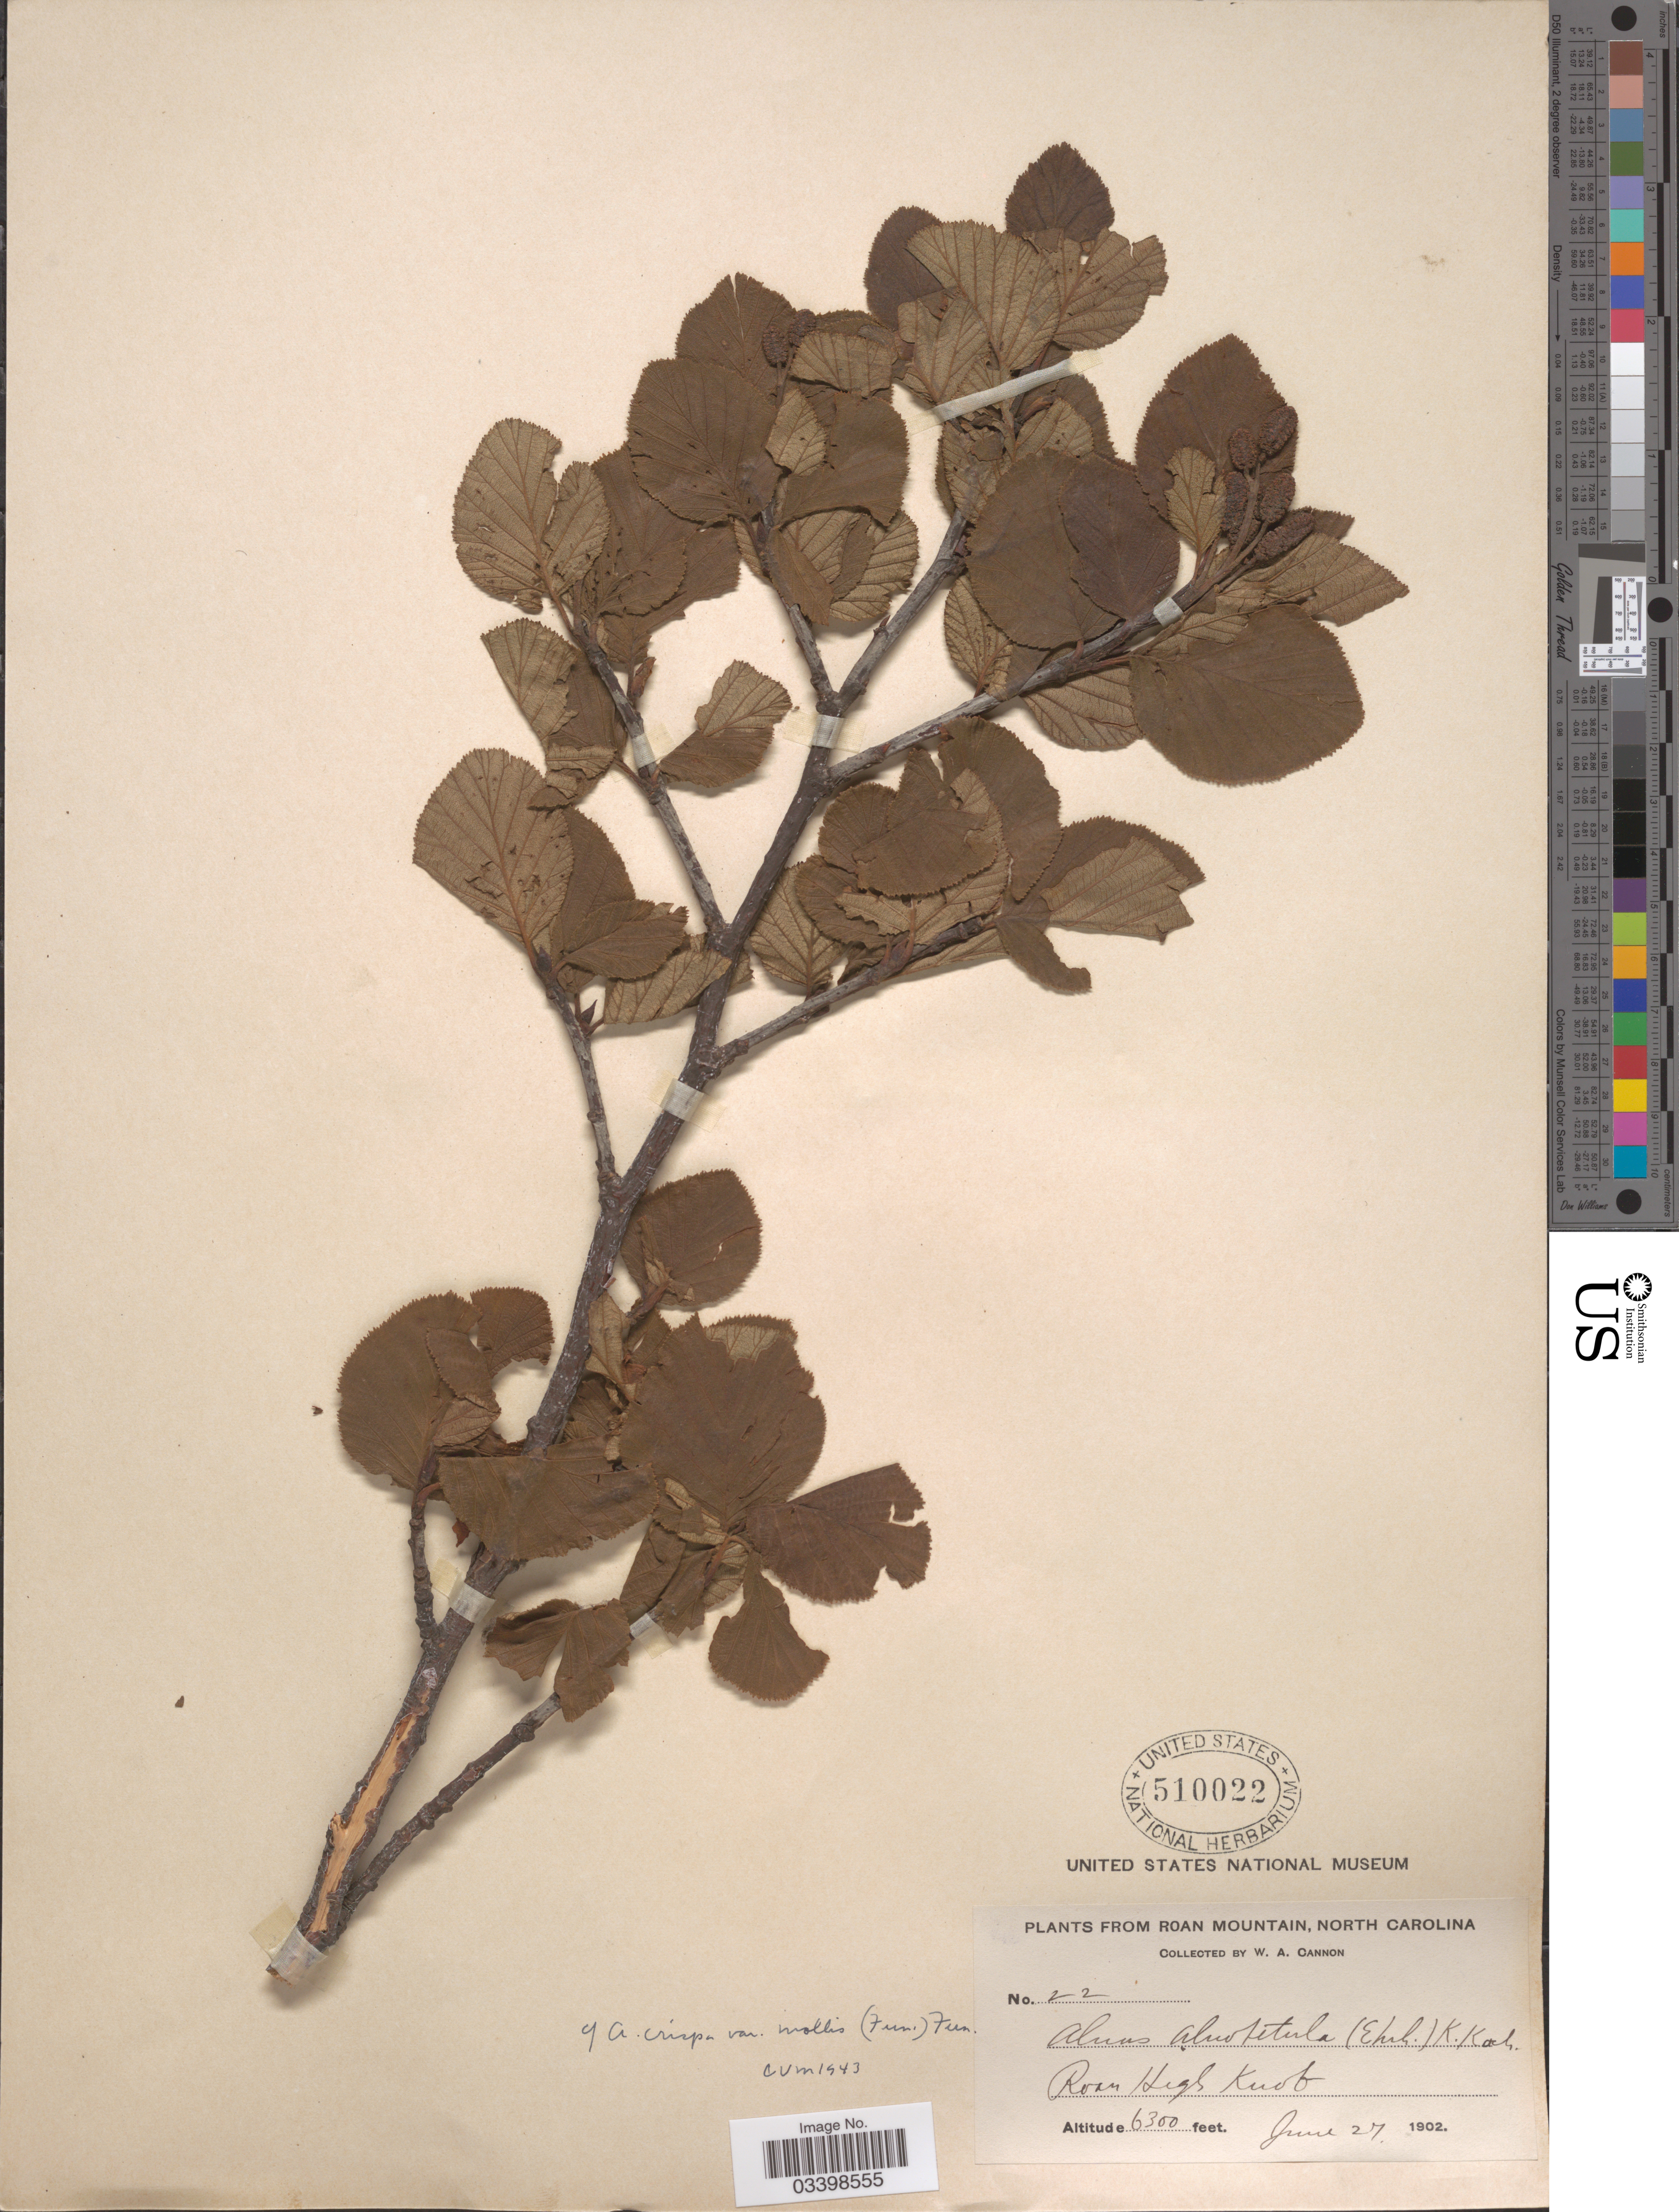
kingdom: Plantae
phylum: Tracheophyta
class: Magnoliopsida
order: Fagales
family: Betulaceae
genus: Alnus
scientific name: Alnus viridis subsp. crispa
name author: (Aiton) Turrill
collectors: W. Cannon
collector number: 22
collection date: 1902-06-27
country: United States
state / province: North Carolina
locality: Roan Mountain. Roan High Knob.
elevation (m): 1920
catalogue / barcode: US 510022